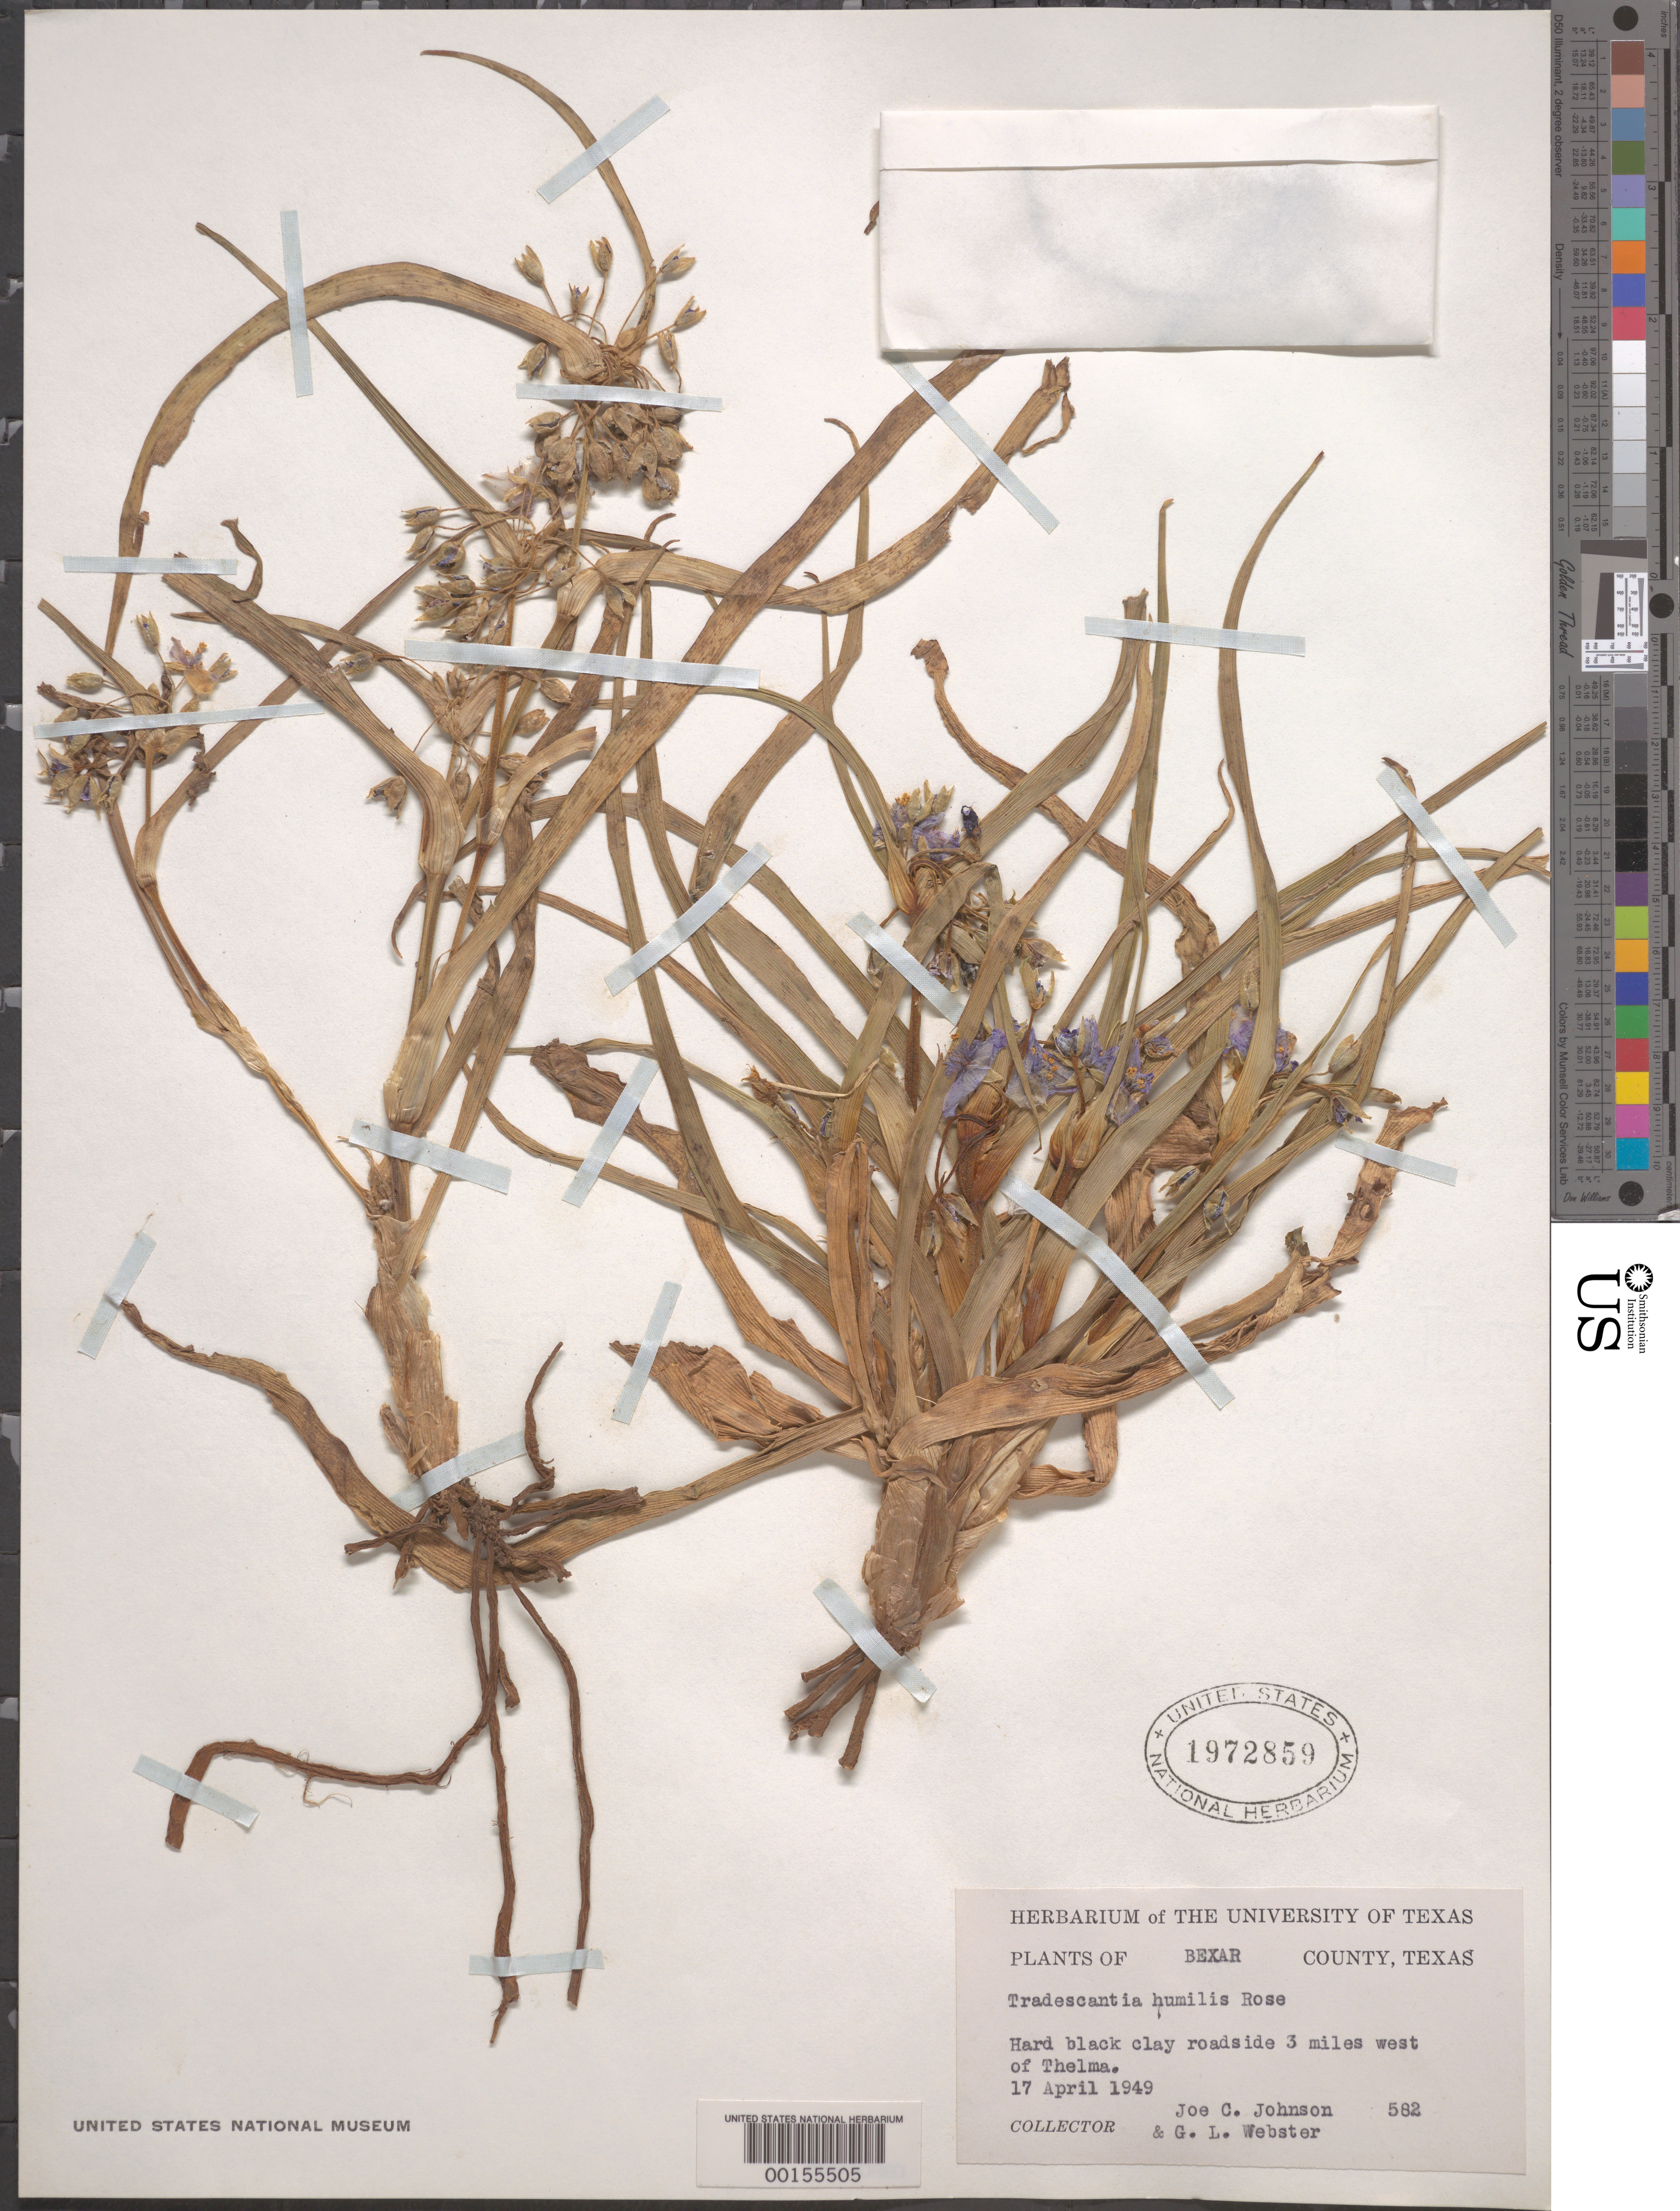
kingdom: Plantae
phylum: Tracheophyta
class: Liliopsida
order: Commelinales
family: Commelinaceae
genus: Tradescantia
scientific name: Tradescantia humilis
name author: Rose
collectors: J. C. Johnson & G. L. Webster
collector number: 582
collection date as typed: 17 Apr 1949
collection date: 1949-04-17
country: United States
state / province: Texas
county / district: Bexar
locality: W of thelma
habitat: Hard, black clay roadside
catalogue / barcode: US 1972859